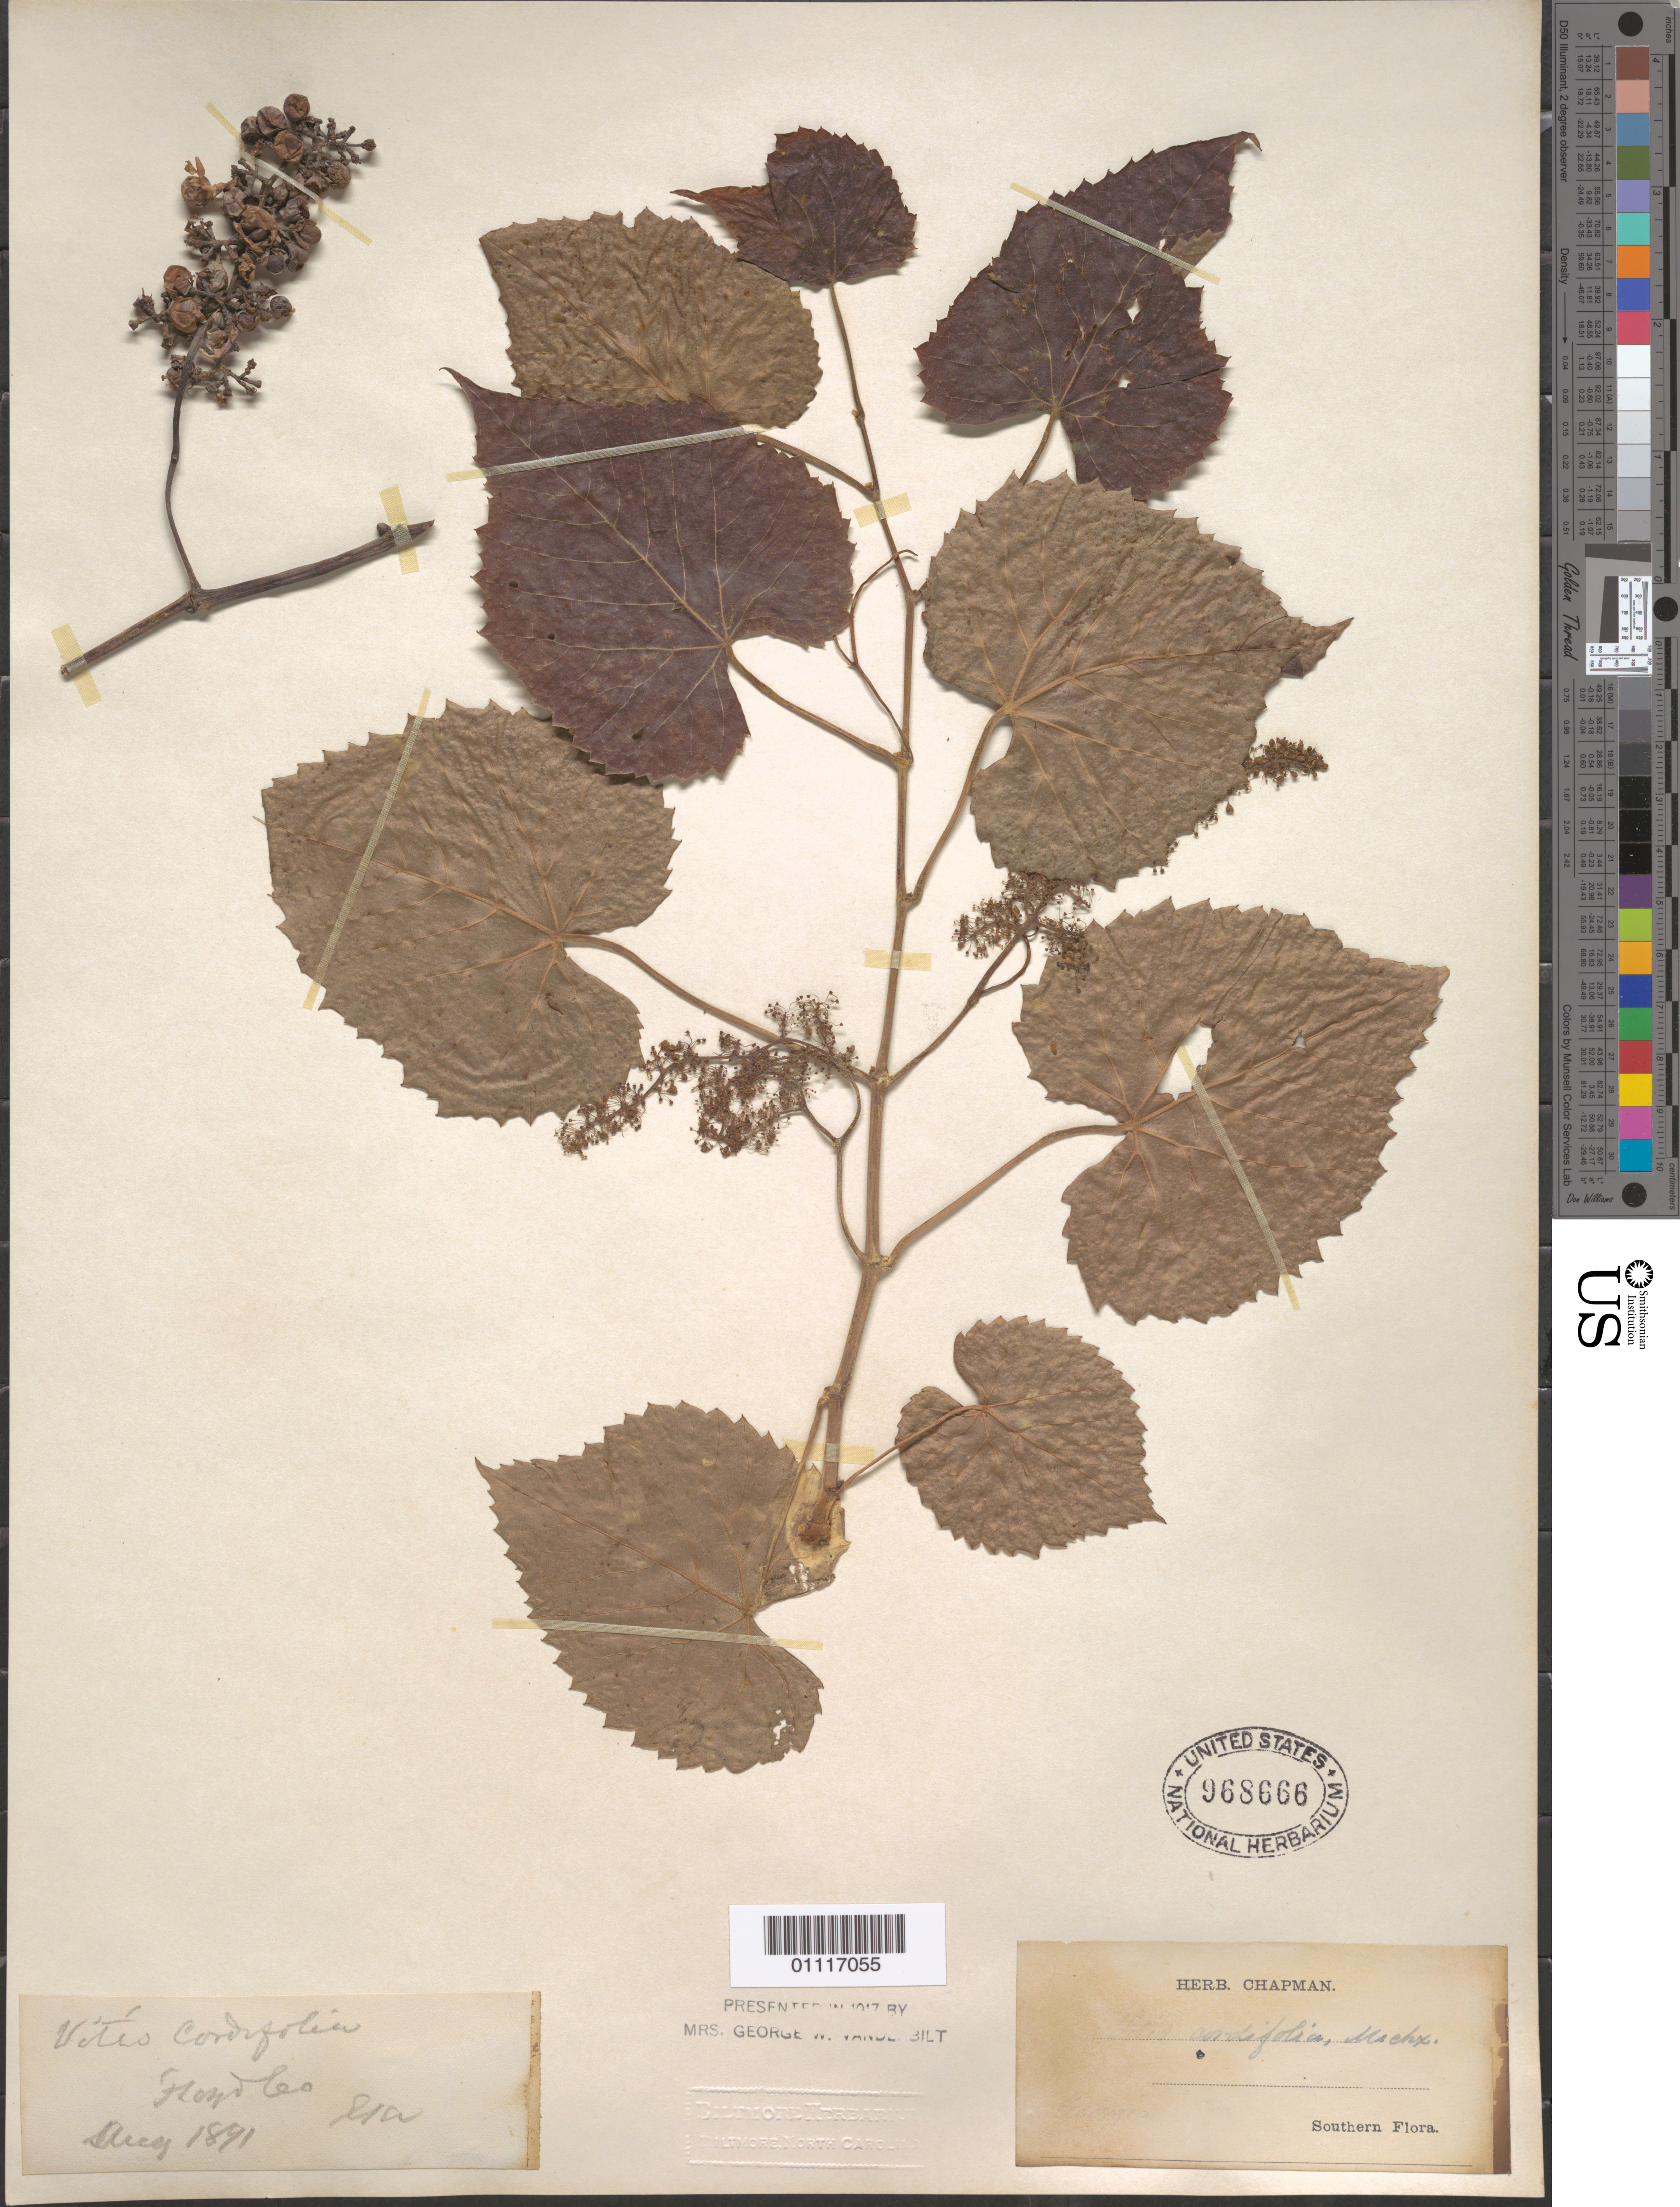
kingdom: Plantae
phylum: Tracheophyta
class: Magnoliopsida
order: Vitales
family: Vitaceae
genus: Vitis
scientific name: Vitis cordifolia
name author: Michx.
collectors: ex herb. Biltmore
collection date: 1891-08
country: United States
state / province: Georgia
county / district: Floyd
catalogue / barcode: US 968666